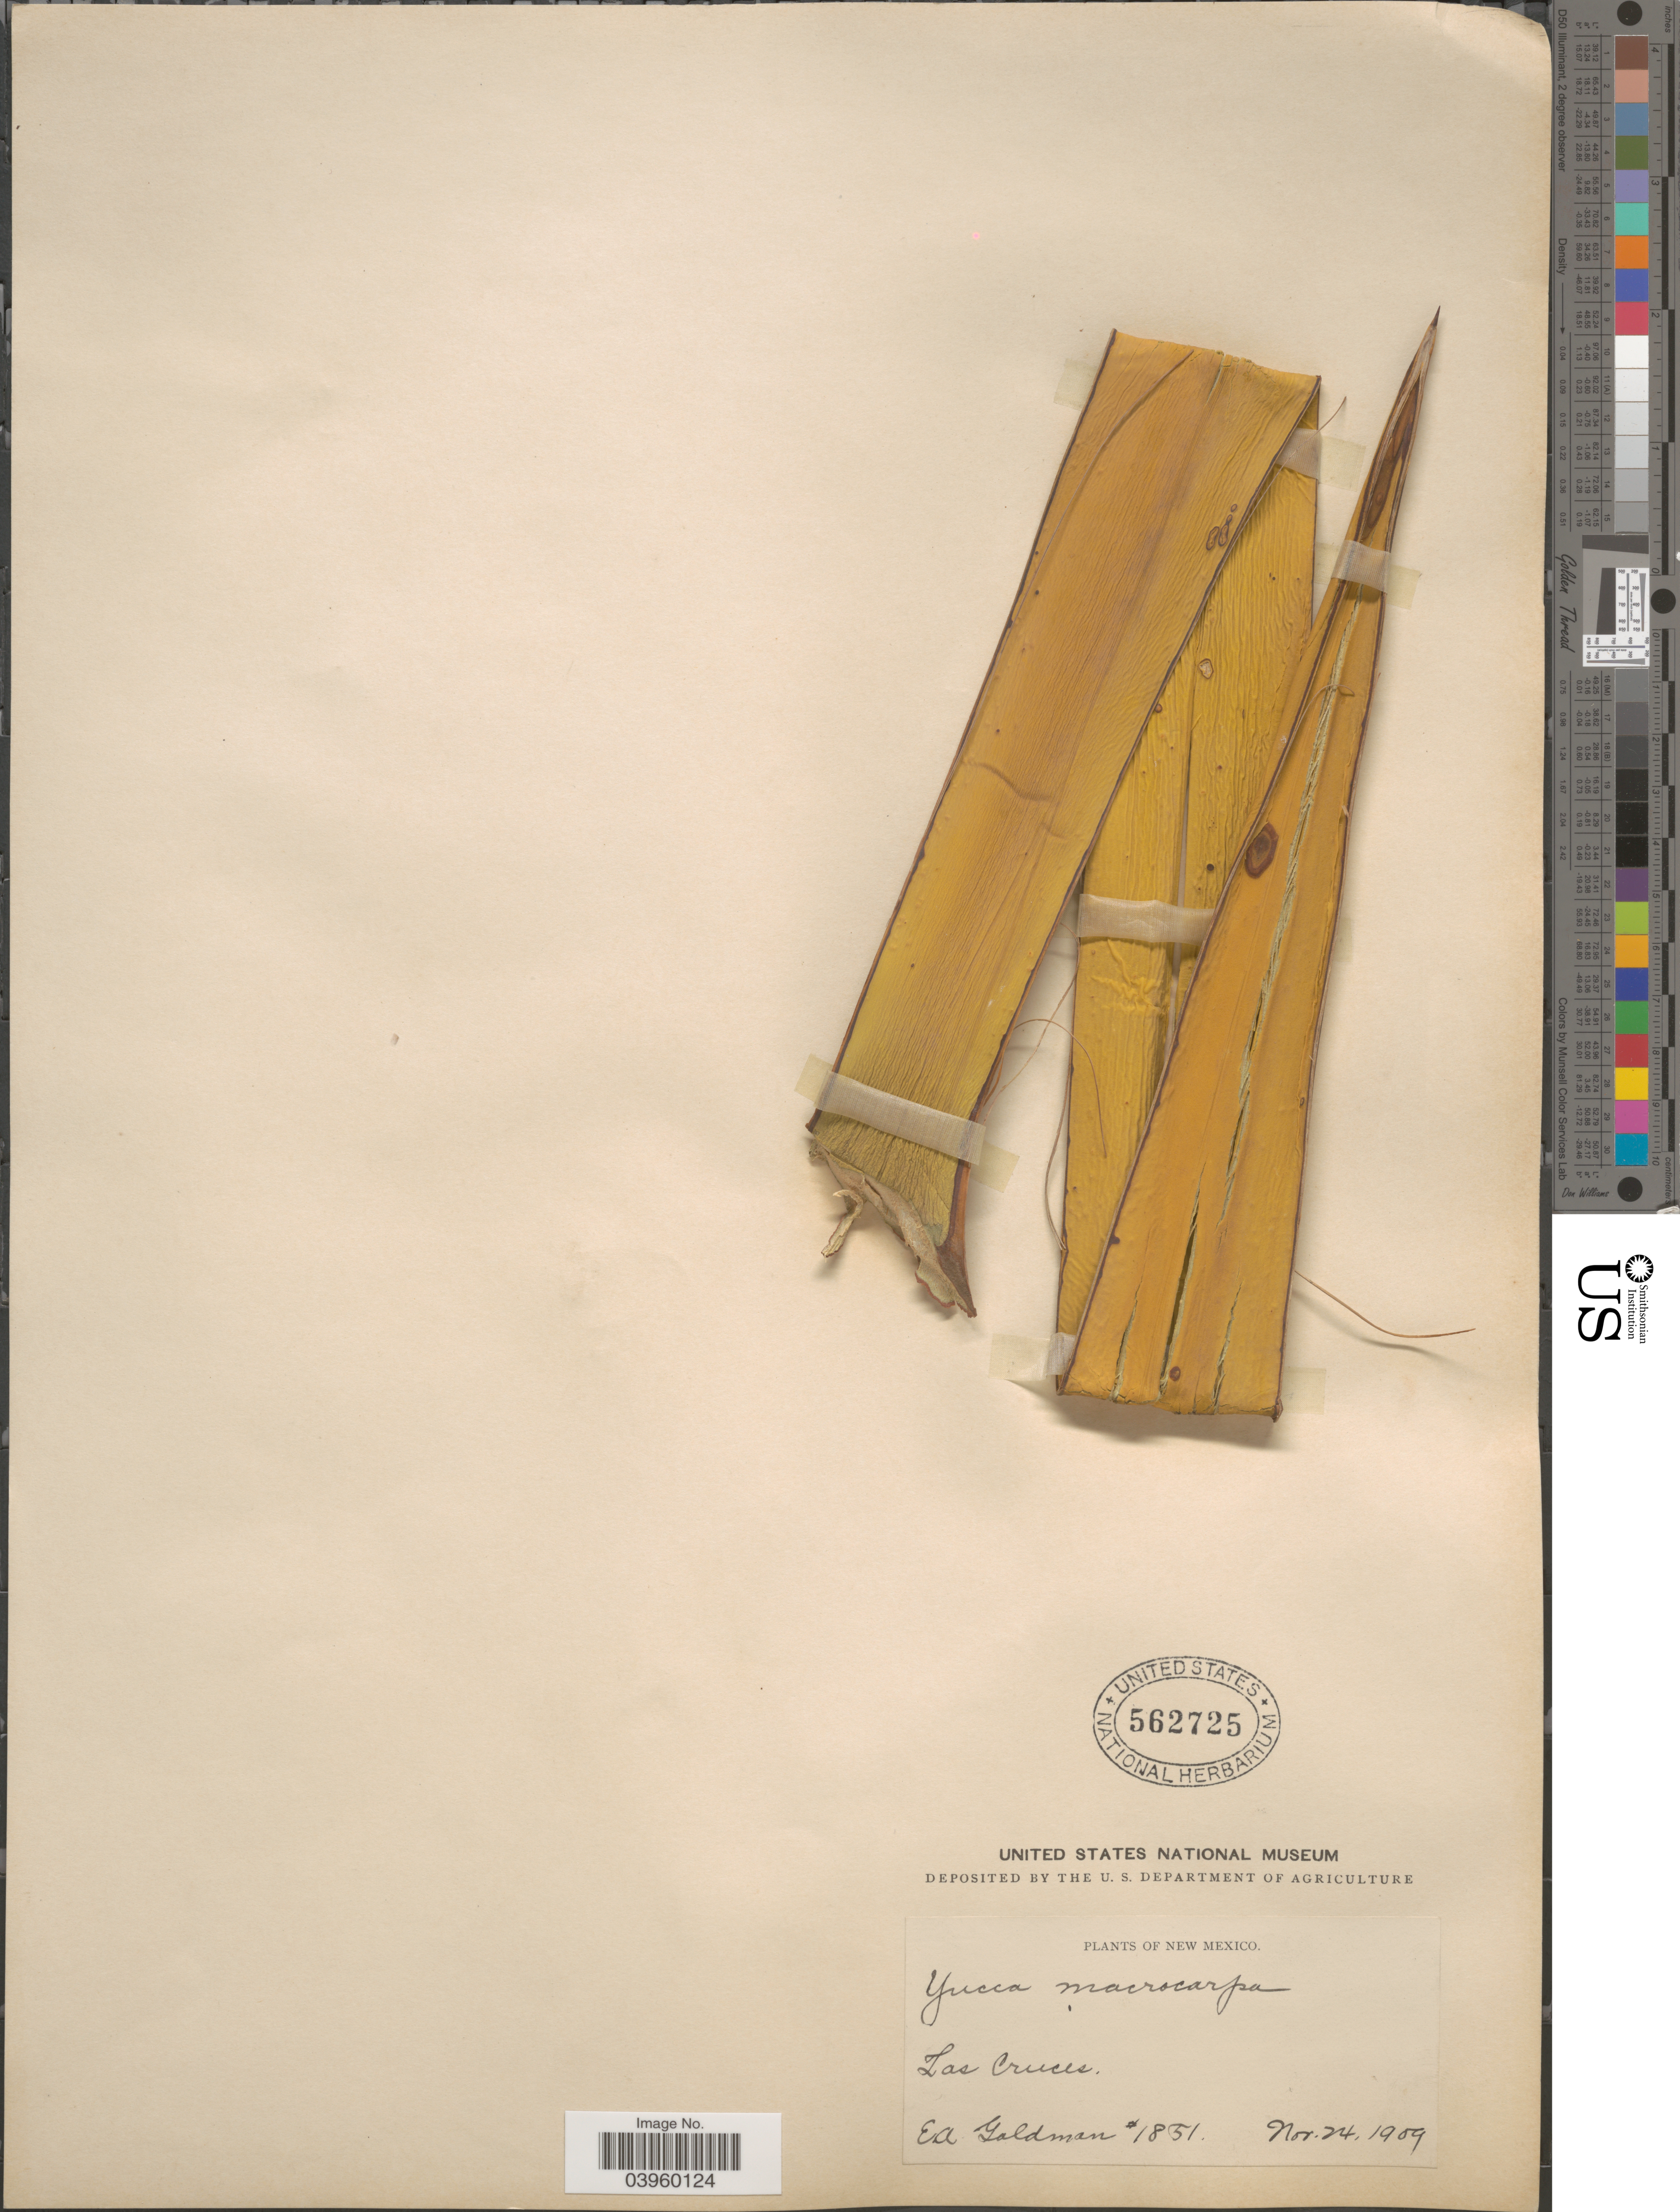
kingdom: Plantae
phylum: Tracheophyta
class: Liliopsida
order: Asparagales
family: Asparagaceae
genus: Yucca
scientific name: Yucca torreyi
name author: Shafer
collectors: E. A. Goldman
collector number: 1851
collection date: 1909-11-24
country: United States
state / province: New Mexico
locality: Las Cruces.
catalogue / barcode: US 562725